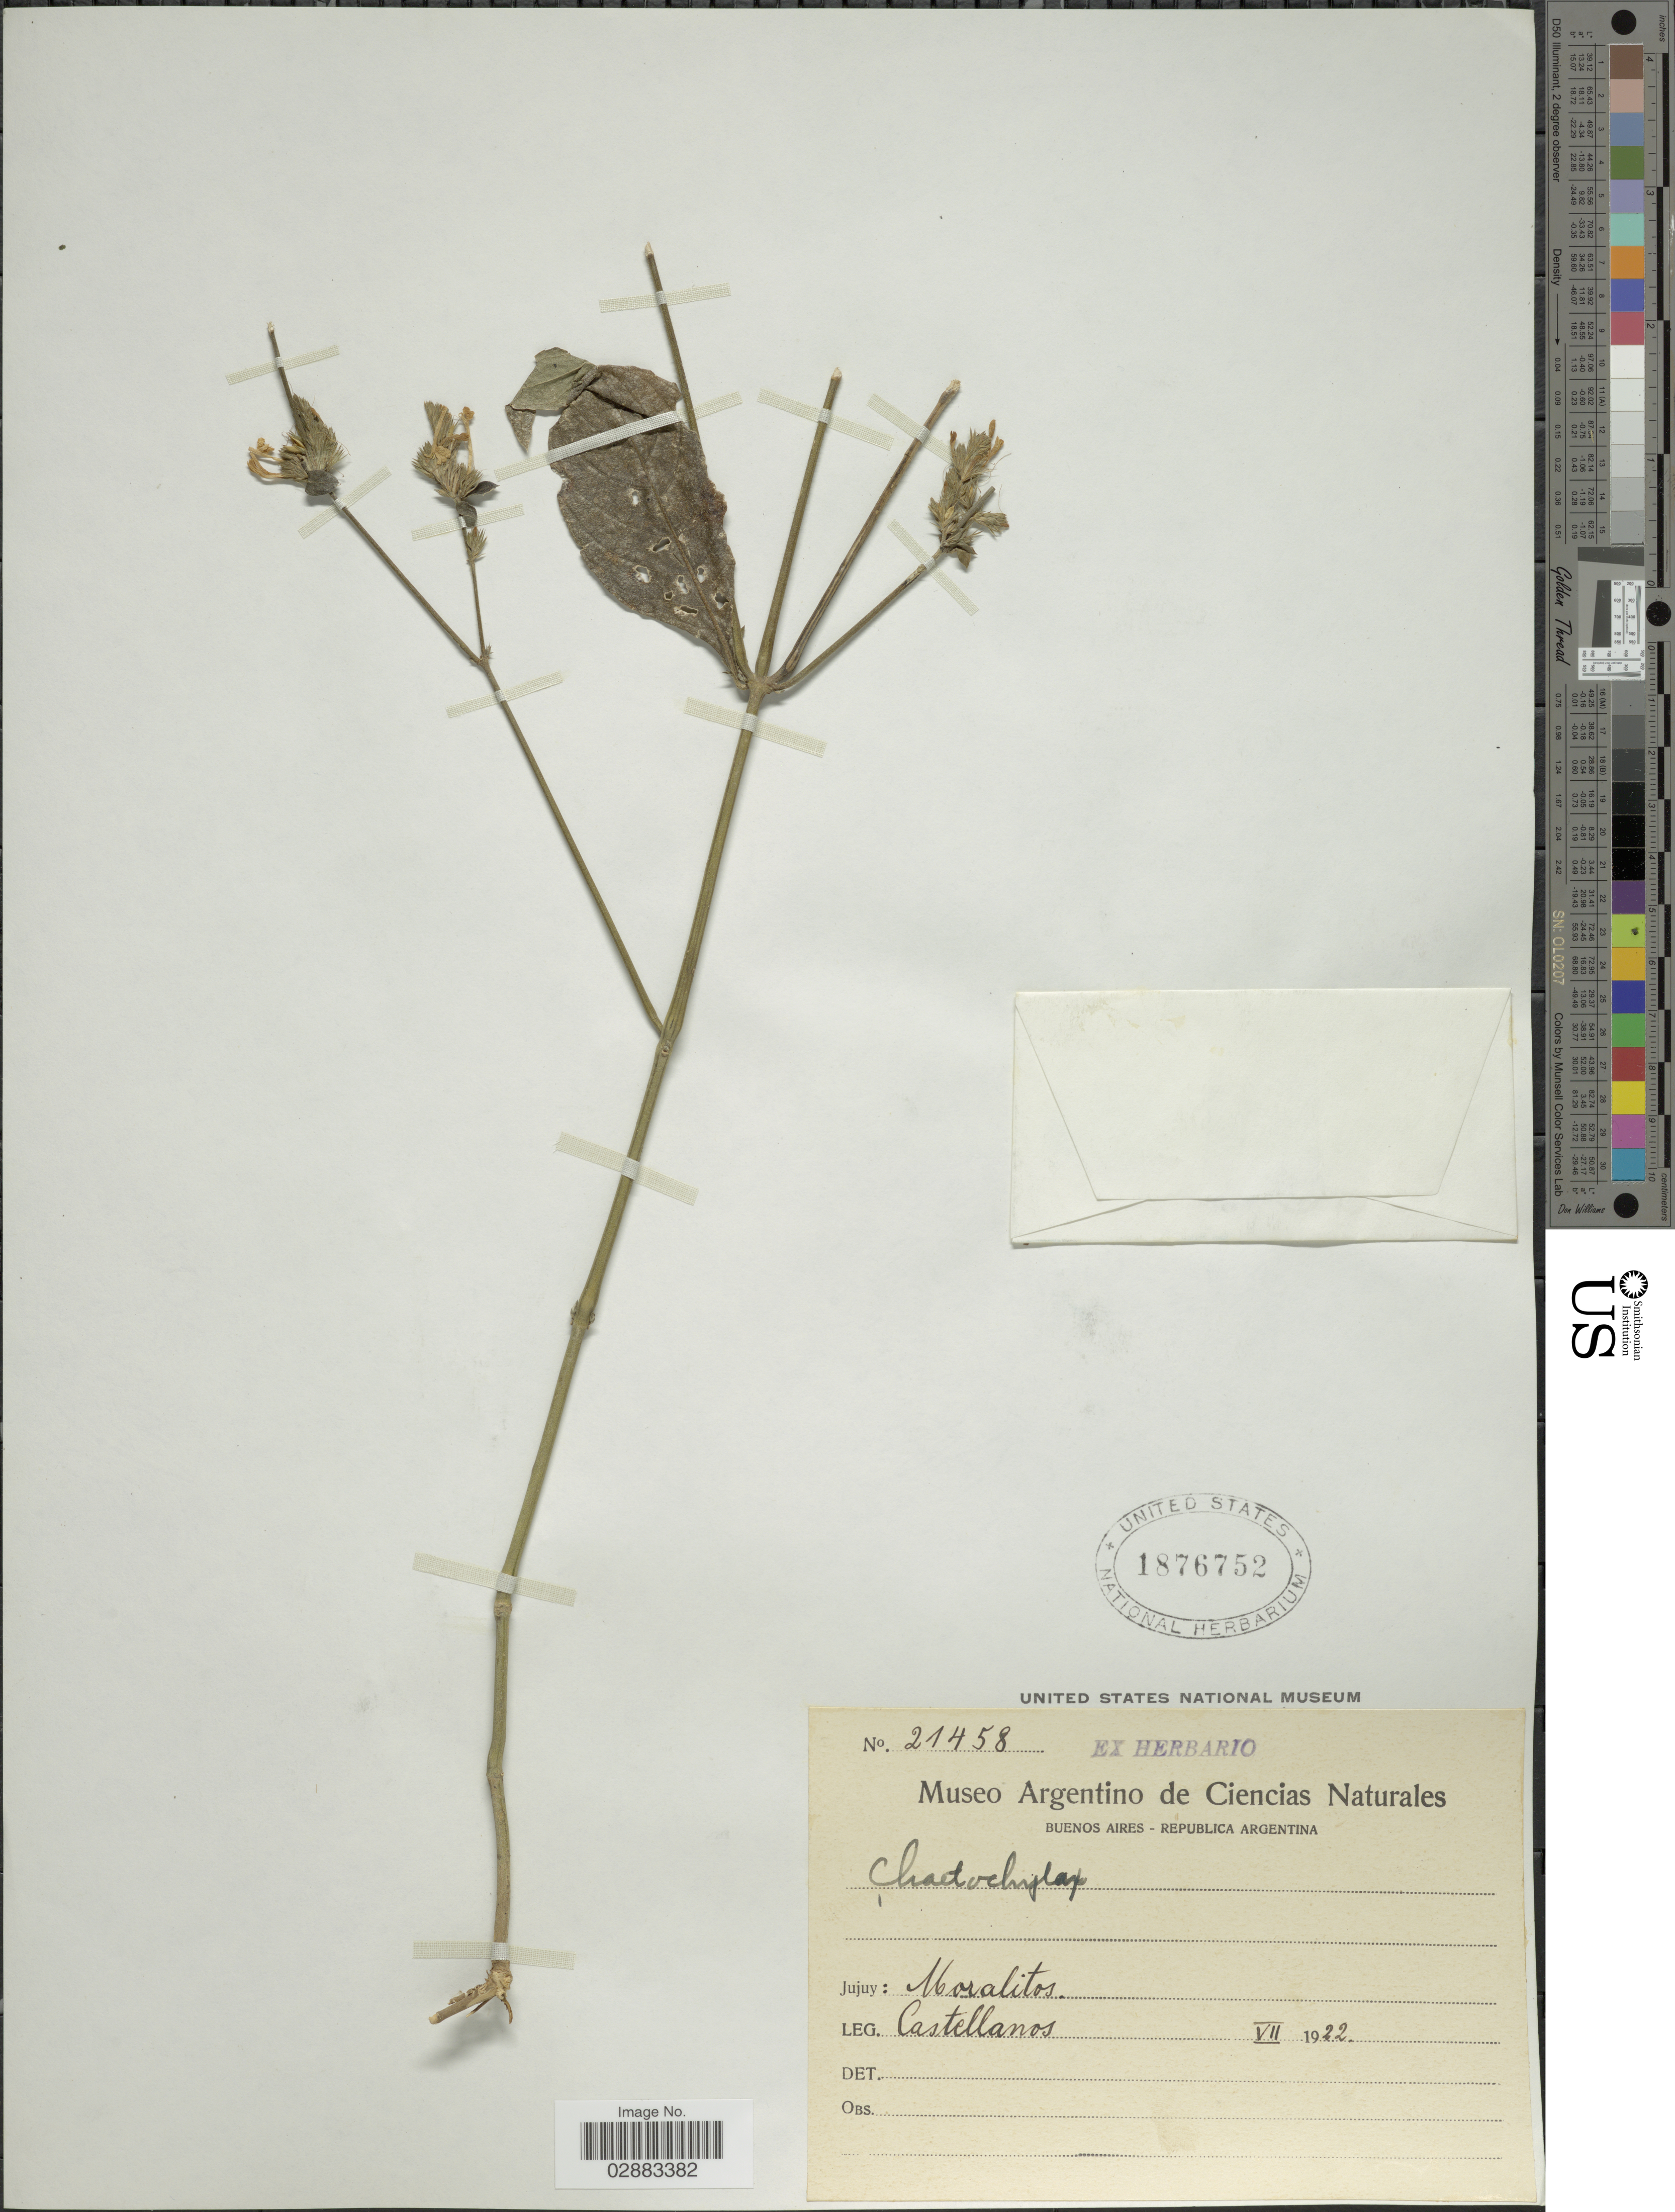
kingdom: Plantae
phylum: Tracheophyta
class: Magnoliopsida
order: Lamiales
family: Acanthaceae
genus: Justicia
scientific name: Justicia goudotii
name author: V.A.W. Graham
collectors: -- Castellanos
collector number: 21458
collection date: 1922-07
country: Argentina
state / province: Jujuy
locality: Moralitos.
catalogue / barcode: US 1876752